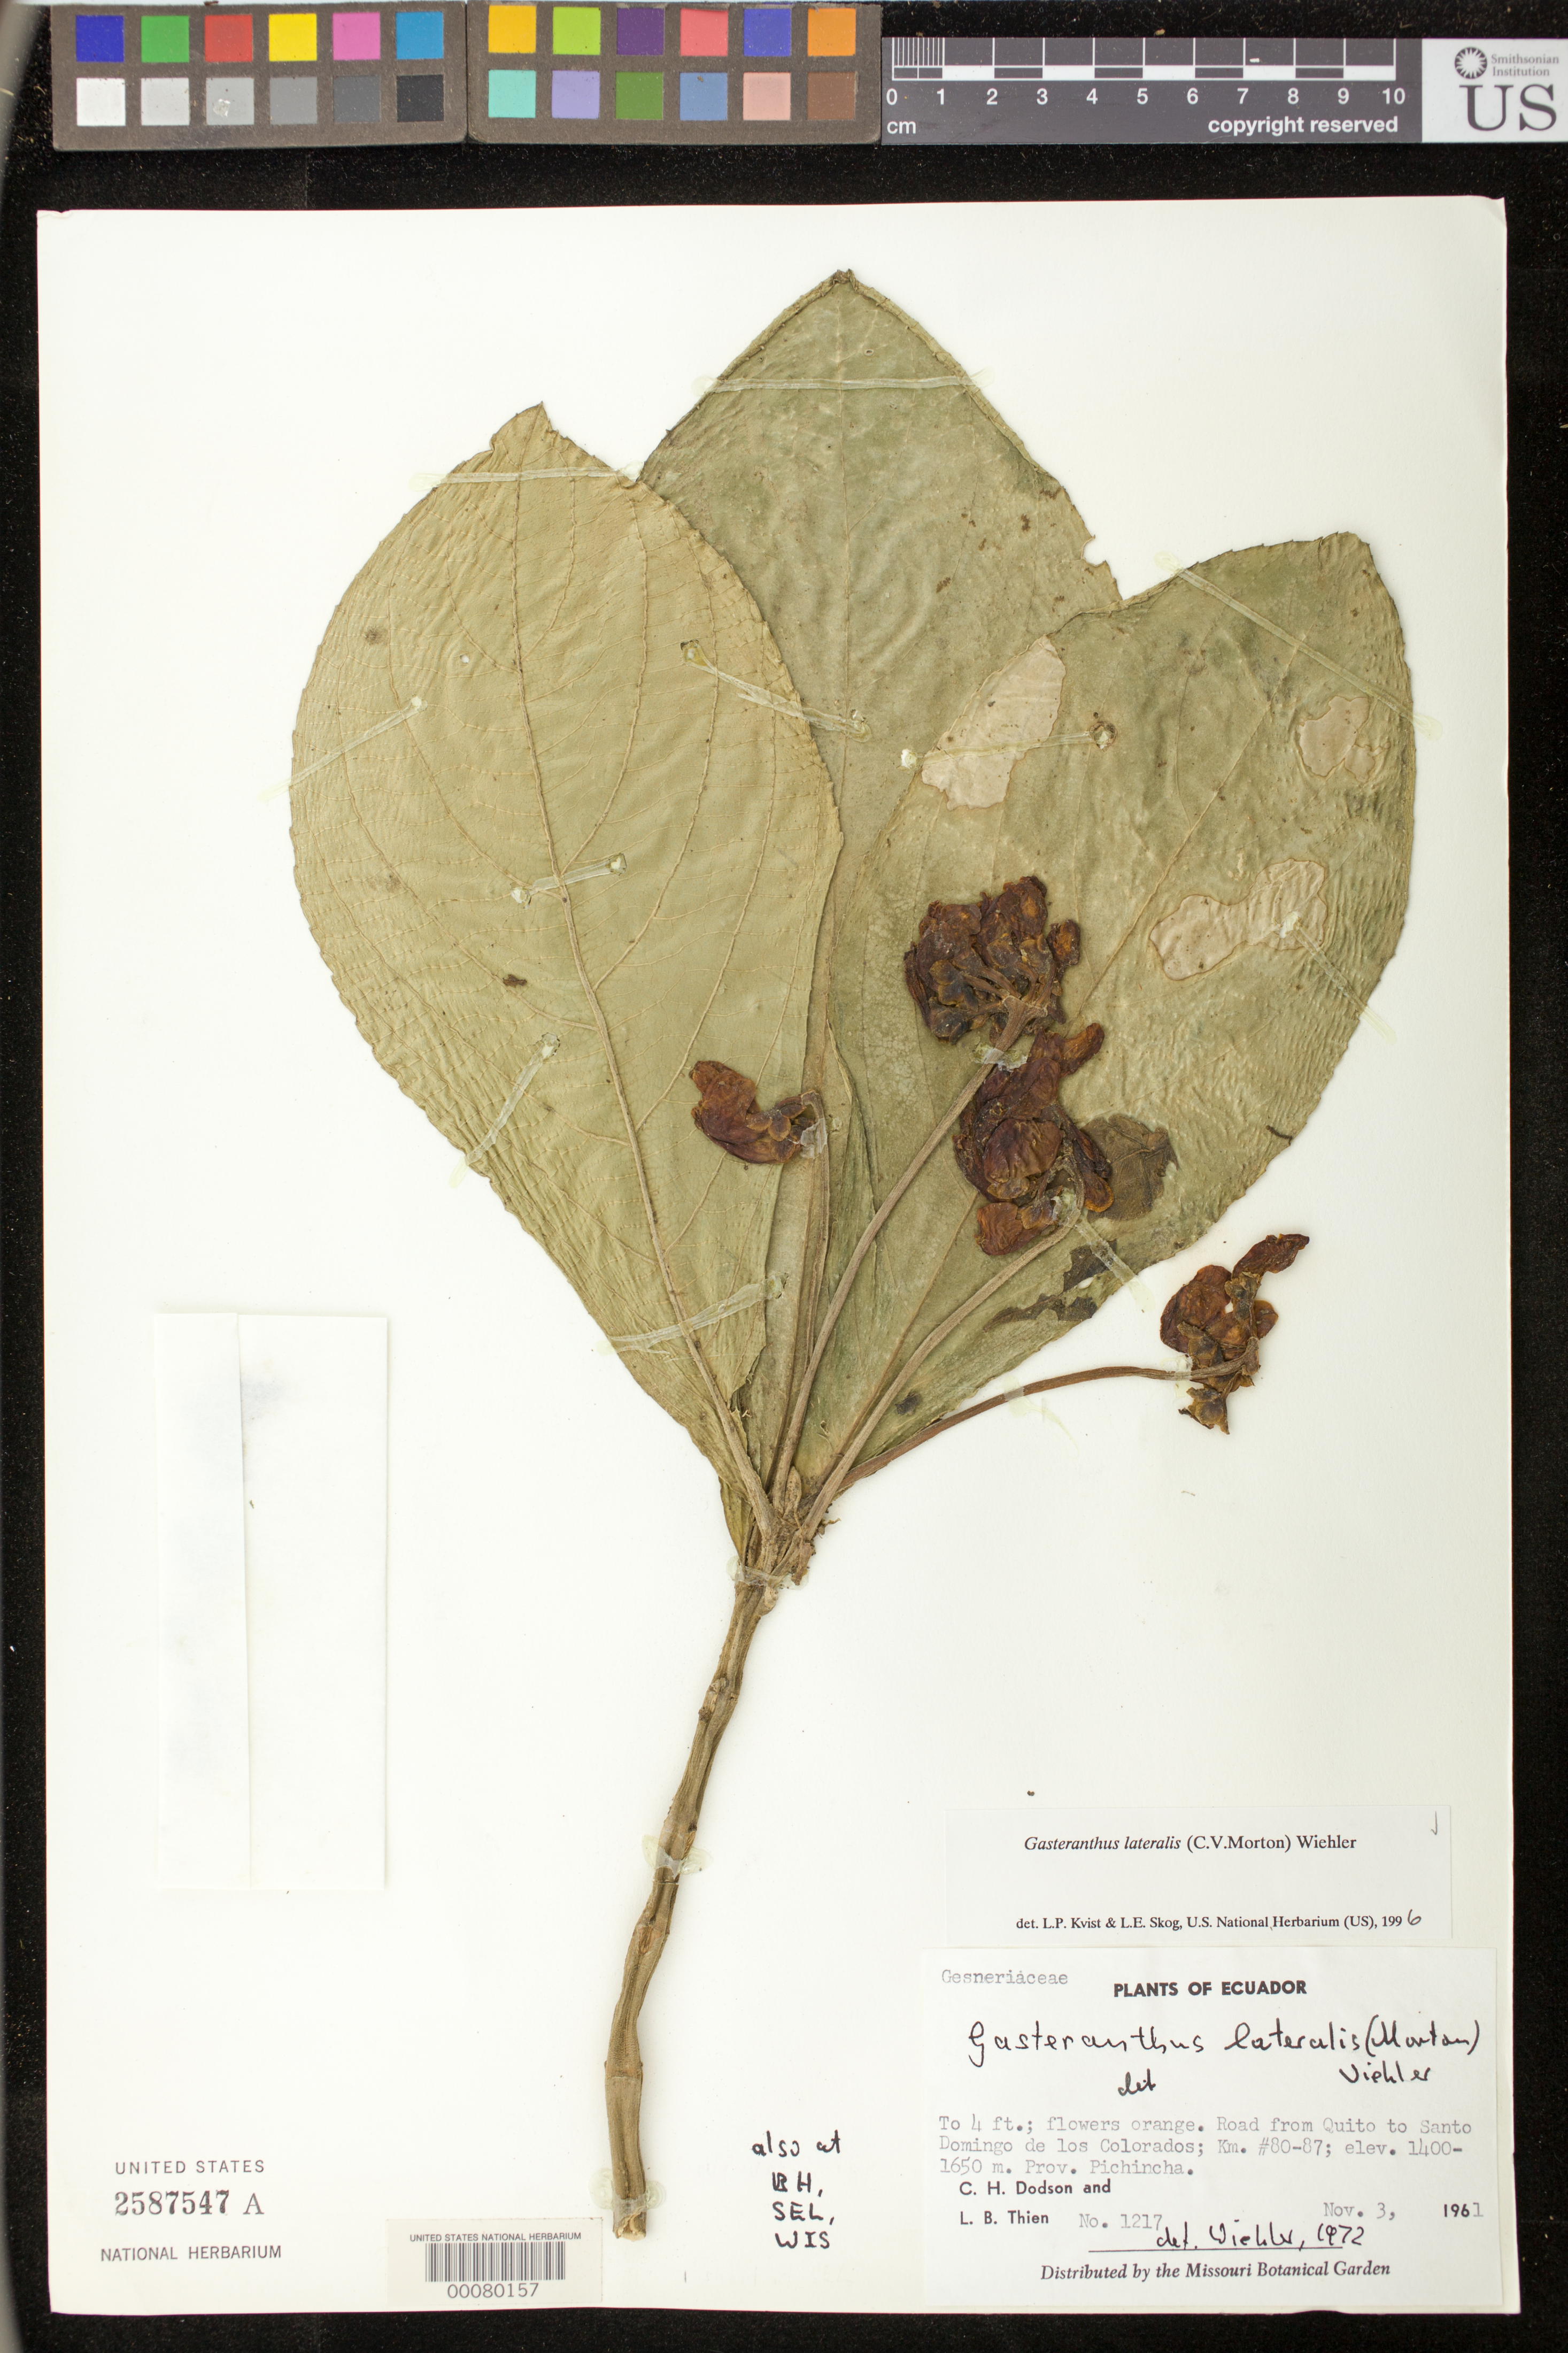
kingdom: Plantae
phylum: Tracheophyta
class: Magnoliopsida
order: Lamiales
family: Gesneriaceae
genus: Gasteranthus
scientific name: Gasteranthus lateralis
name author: (C.V. Morton) Wiehler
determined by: Skog, Laurence E.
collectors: C. H. Dodson & L. Thien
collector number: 1217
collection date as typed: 03 Nov 1961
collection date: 1961-11-03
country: Ecuador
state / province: Pichincha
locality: Road from Quito to Santo Domingo de los Colorados; Km. #80-87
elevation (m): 1400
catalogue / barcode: US 2587547A